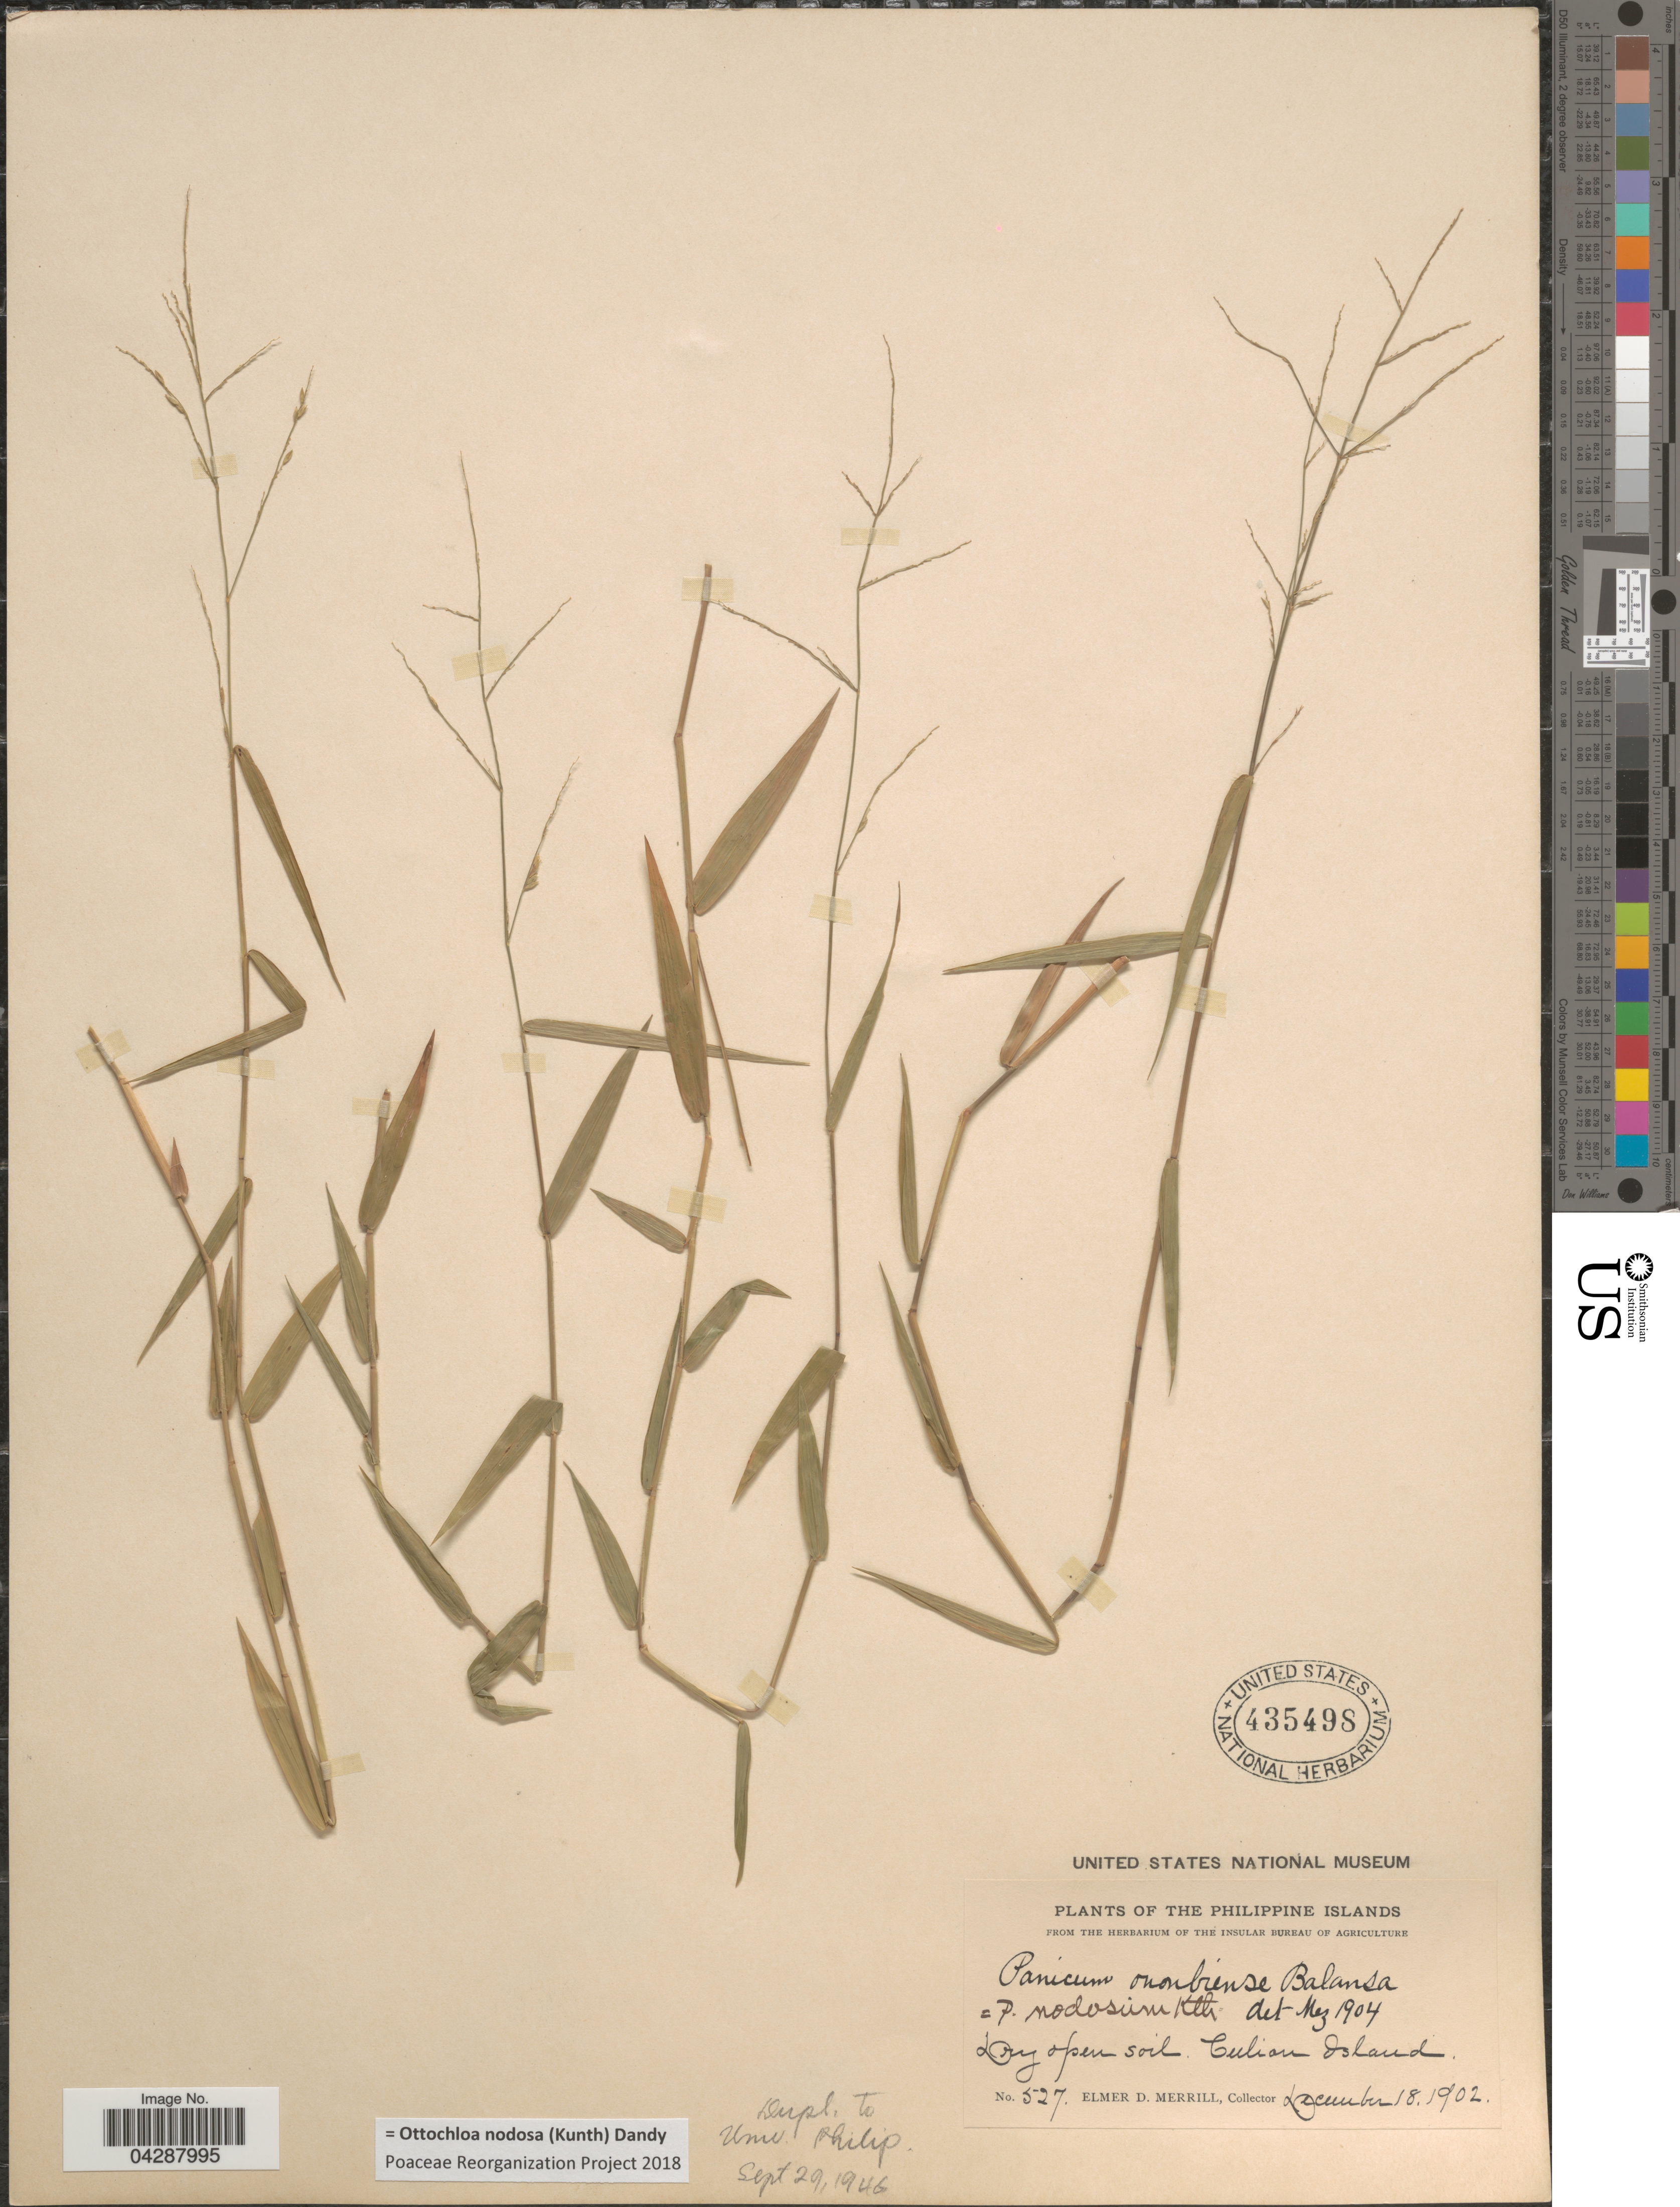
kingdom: Plantae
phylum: Tracheophyta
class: Liliopsida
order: Poales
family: Poaceae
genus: Ottochloa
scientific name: Ottochloa nodosa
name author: (Kunth) Dandy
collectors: E. D. Merrill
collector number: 527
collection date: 1902-12-18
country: Philippines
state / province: Mimaropa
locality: The Philippine Islands. Culion Island.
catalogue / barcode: US 435498